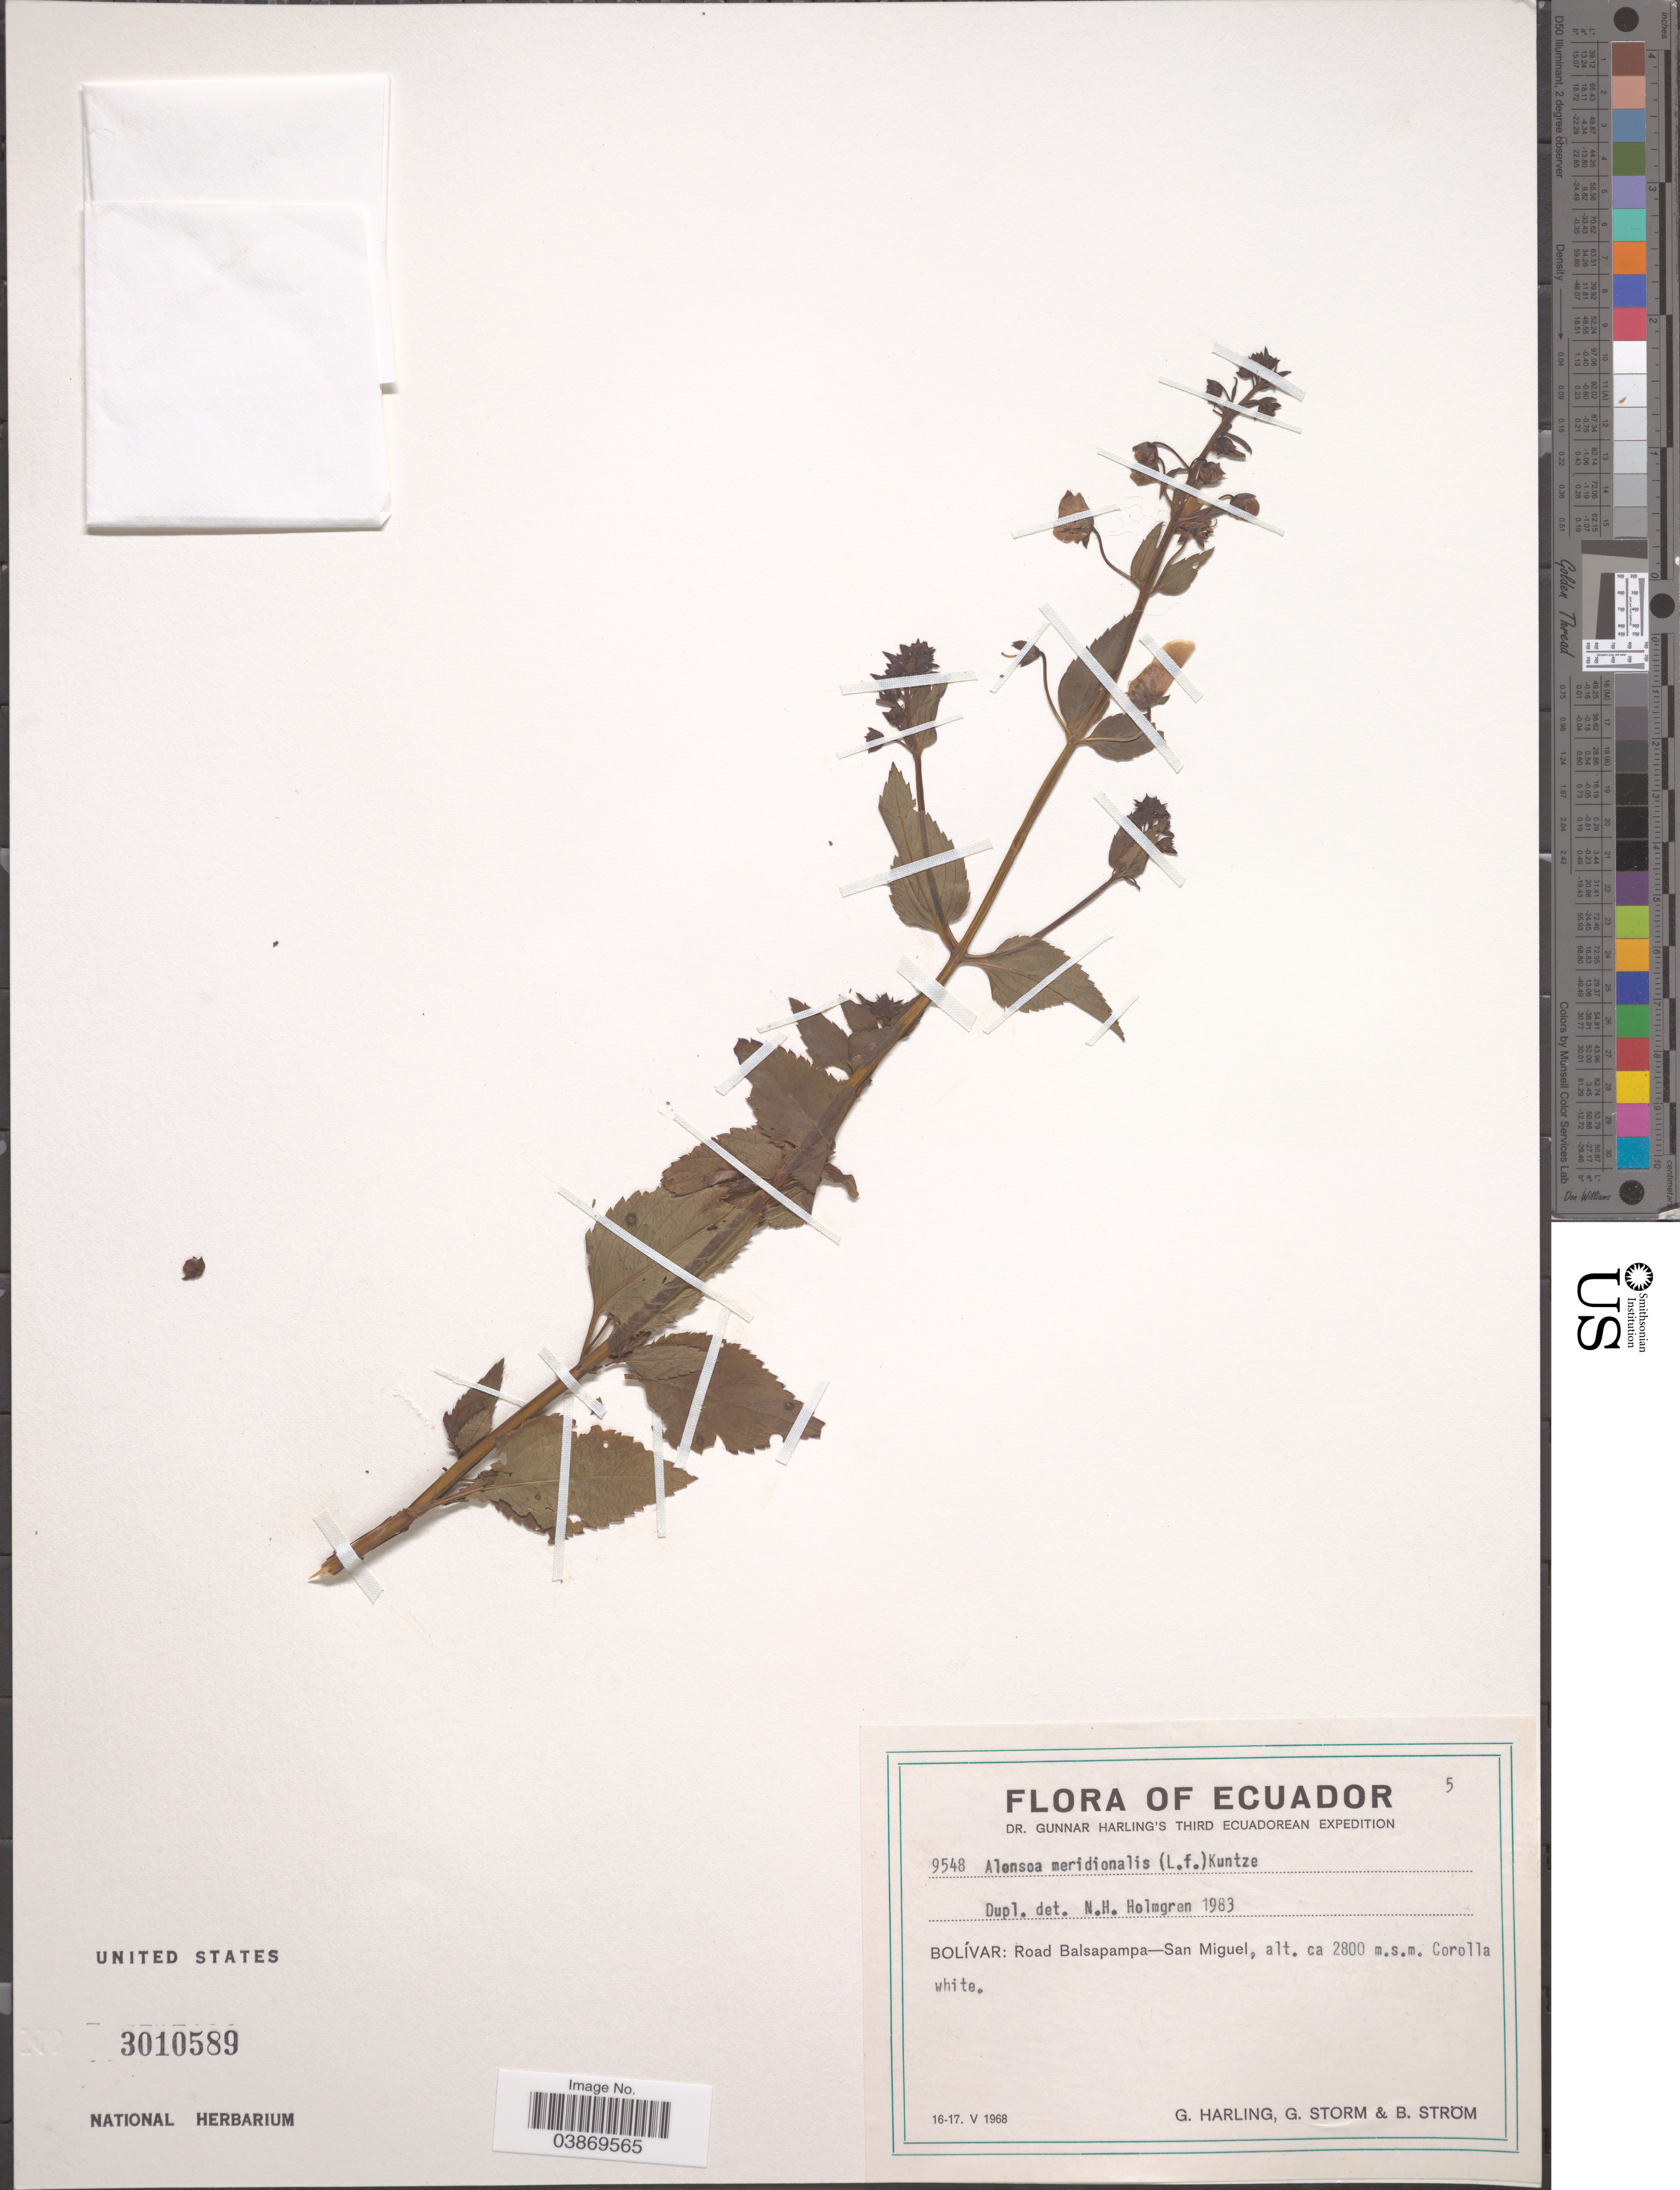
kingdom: Plantae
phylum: Tracheophyta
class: Magnoliopsida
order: Lamiales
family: Scrophulariaceae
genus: Alonsoa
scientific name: Alonsoa meridionalis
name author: (L. f.) Kuntze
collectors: G. Harling, G. Storm & B. Ström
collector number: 9548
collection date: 1968-05-16/1968-05-17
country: Ecuador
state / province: Bolívar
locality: Road Balsapampa-San Miguel.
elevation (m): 2800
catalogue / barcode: US 3010589